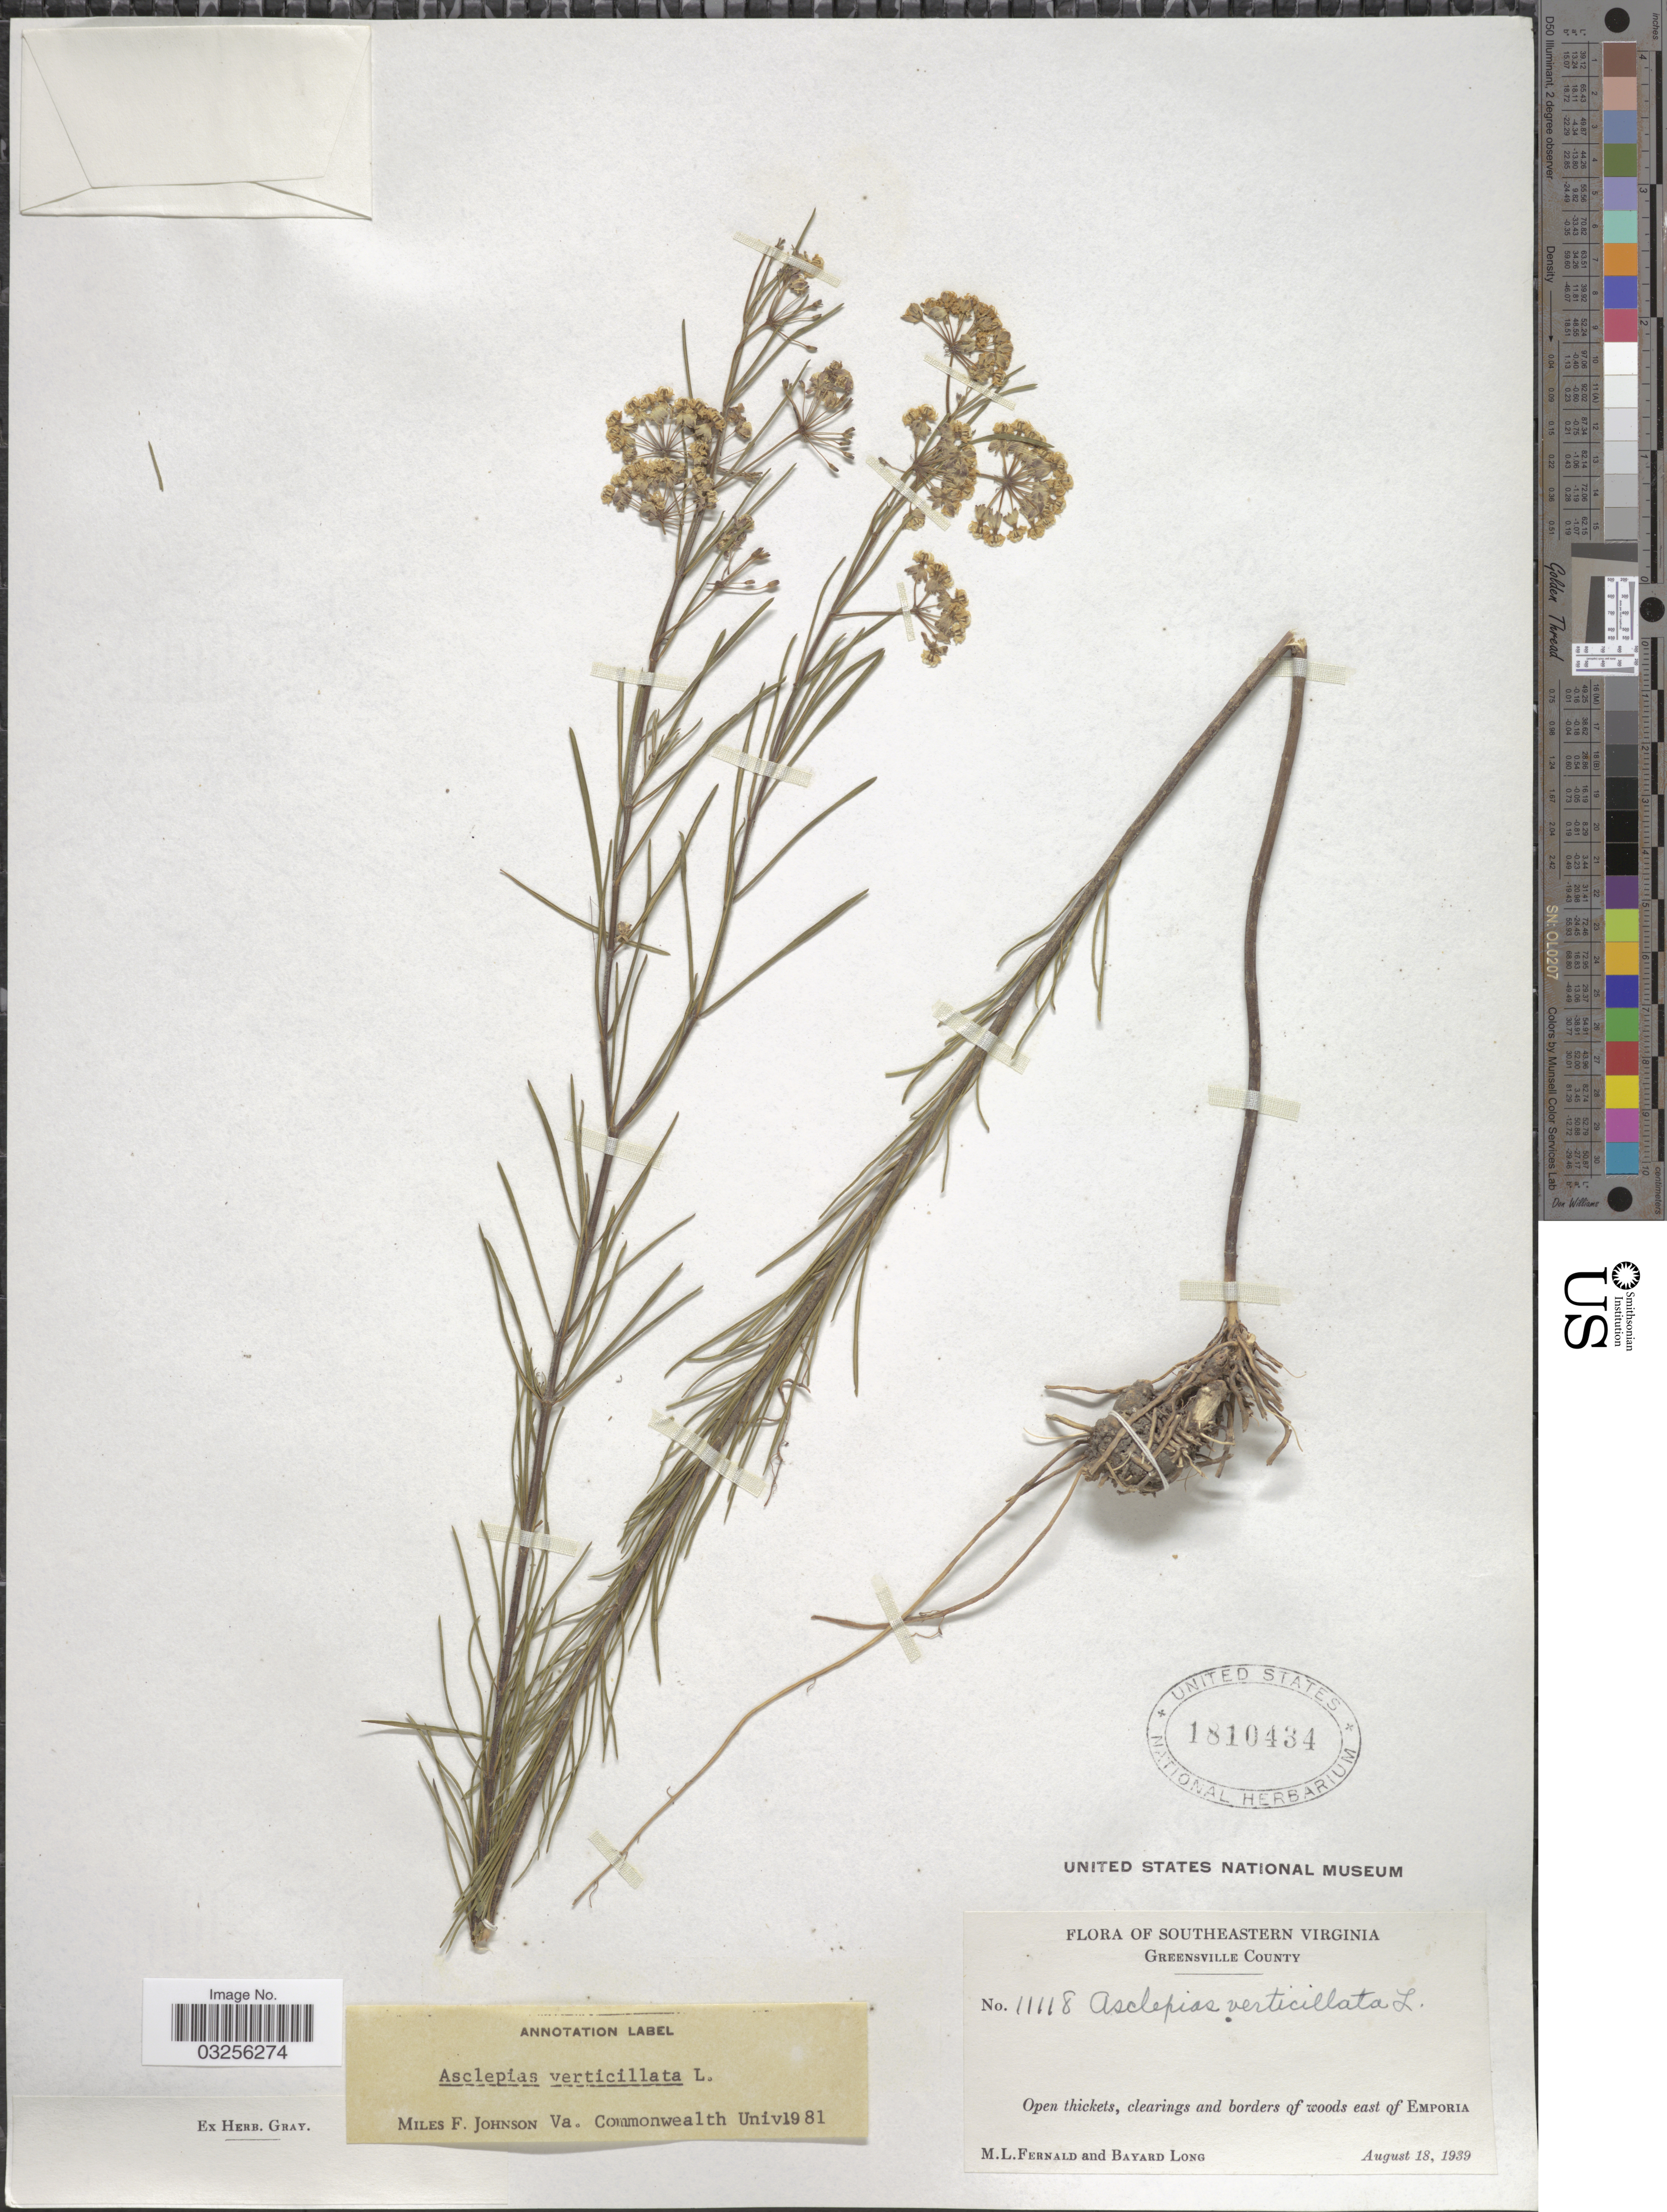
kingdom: Plantae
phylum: Tracheophyta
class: Magnoliopsida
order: Gentianales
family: Apocynaceae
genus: Asclepias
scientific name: Asclepias verticillata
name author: L.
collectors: M. L. Fernald & B. Long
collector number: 11118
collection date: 1939-08-18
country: United States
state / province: Virginia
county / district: Greensville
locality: Southeastern Virginia. Greensville County. Open thickets, clearings and borders of woods east of Emporia.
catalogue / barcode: US 1810434